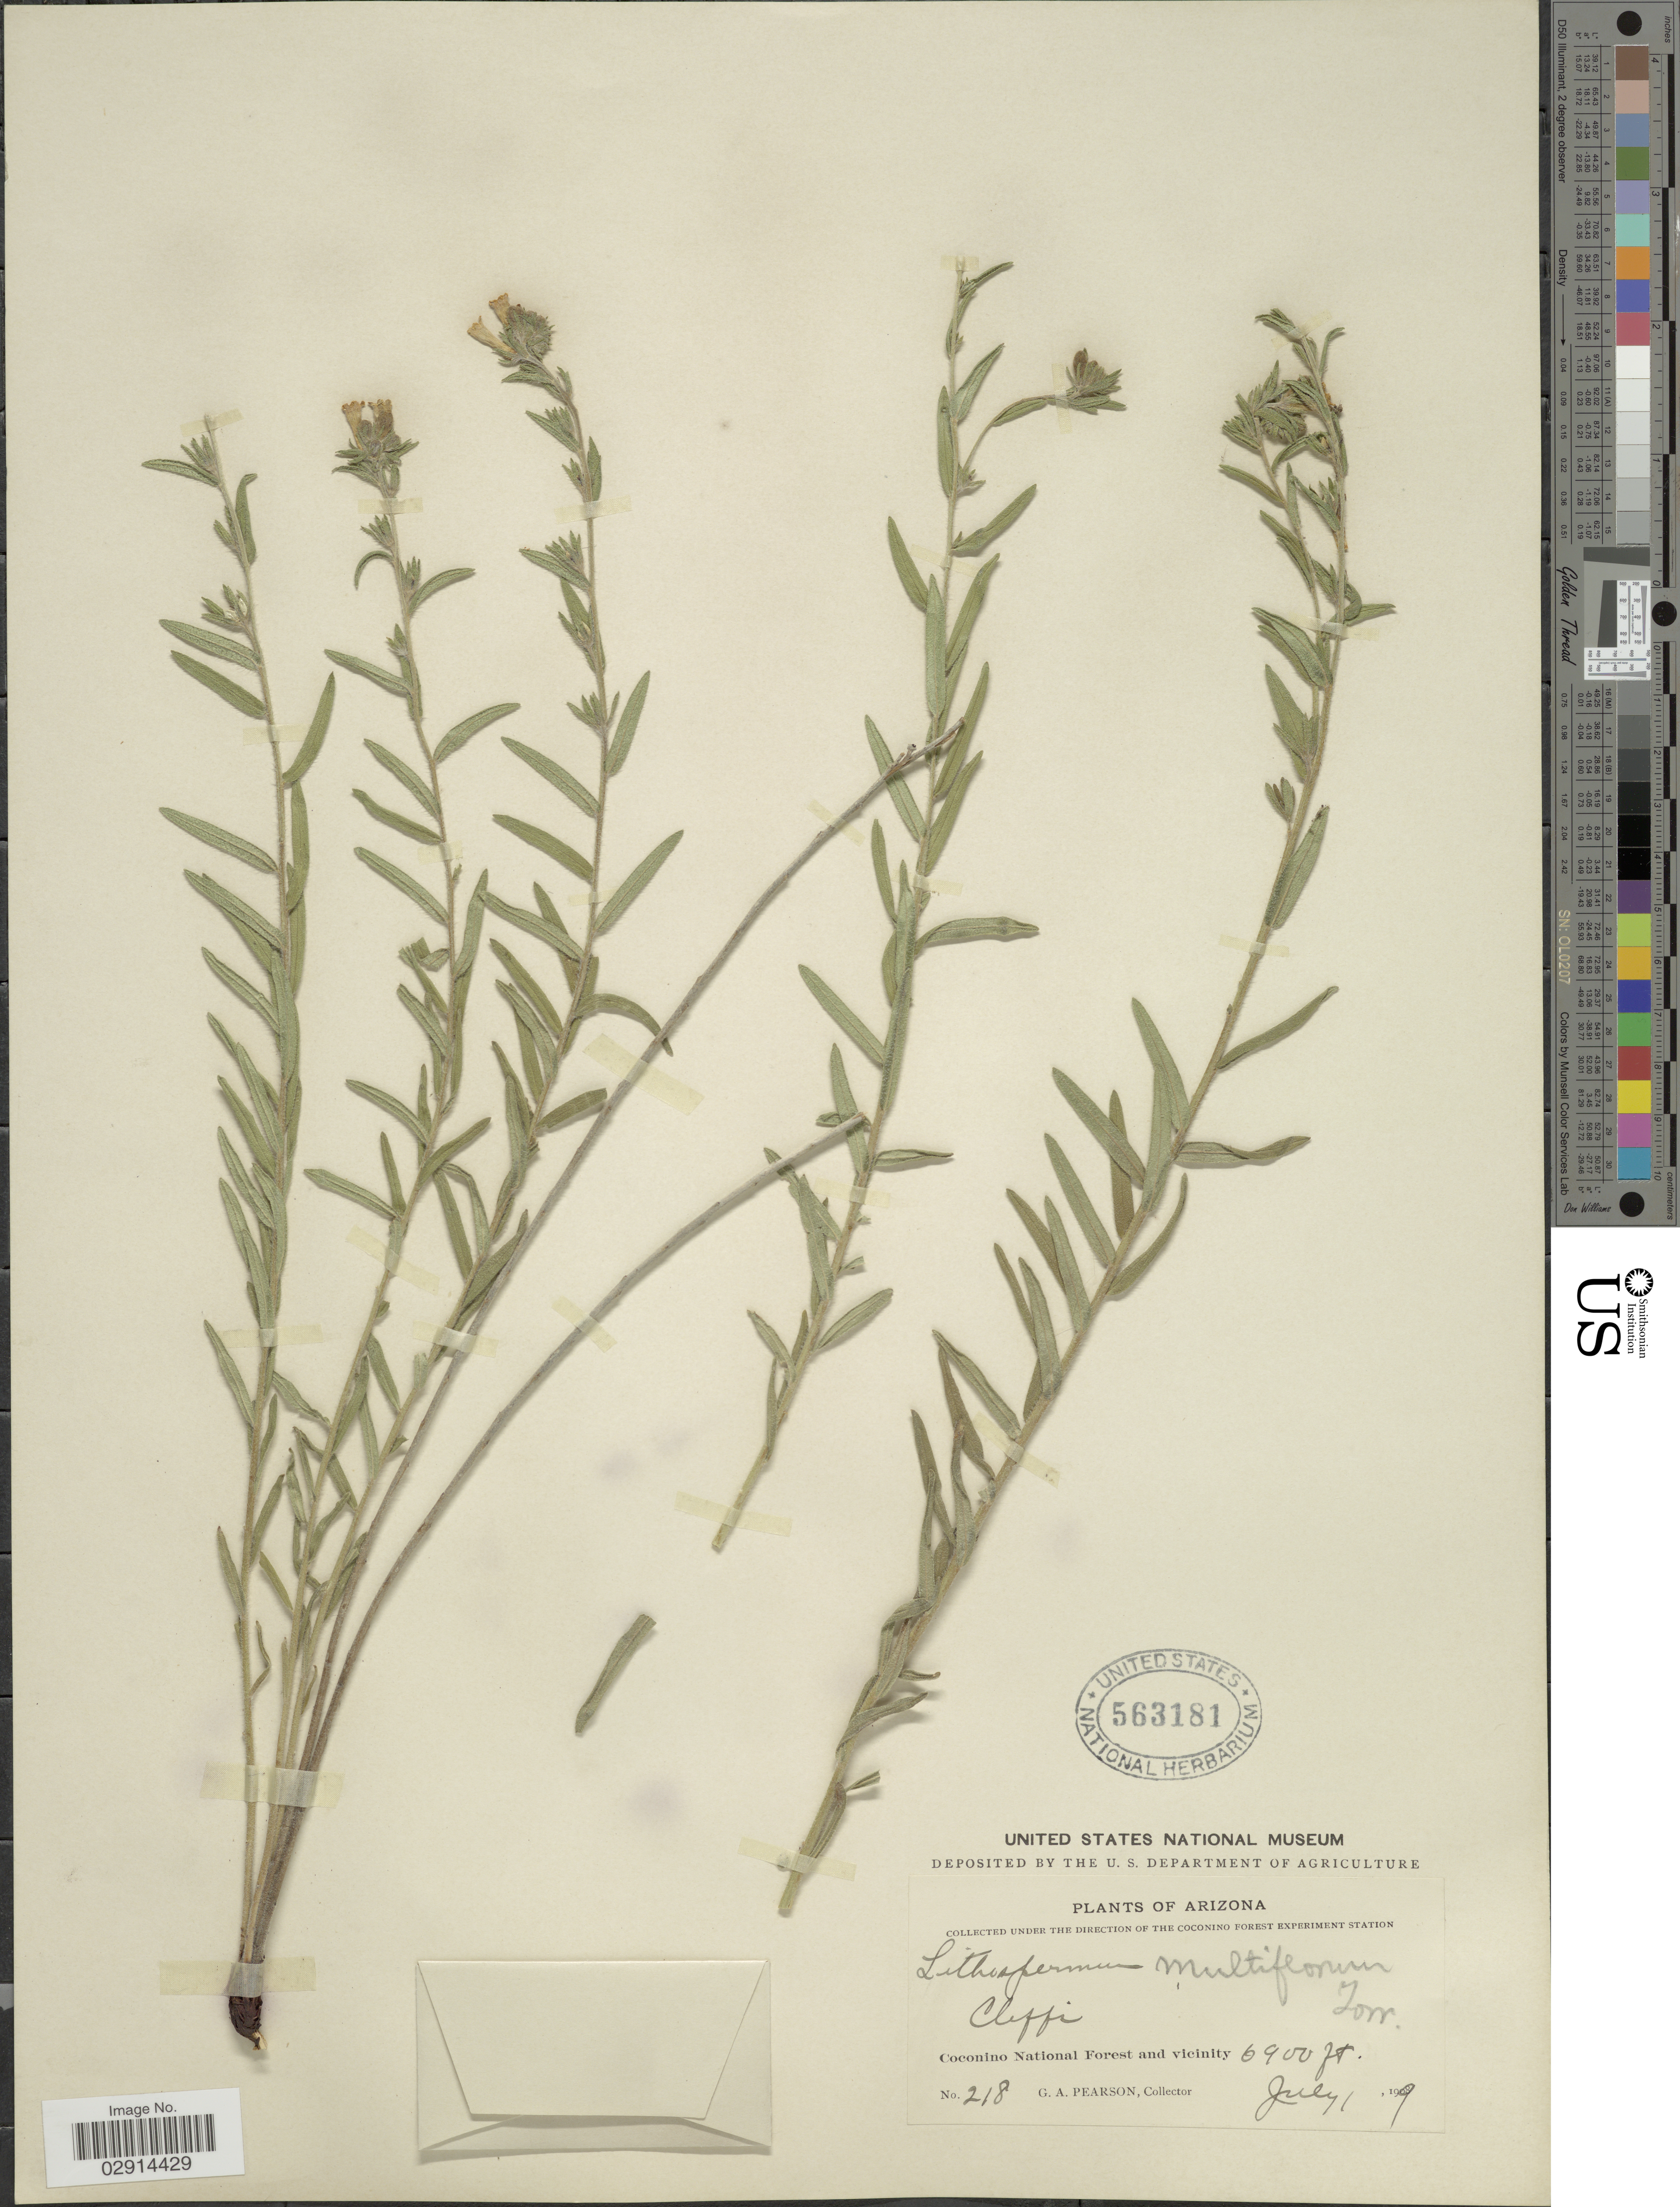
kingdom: Plantae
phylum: Tracheophyta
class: Magnoliopsida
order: Boraginales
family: Boraginaceae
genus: Lithospermum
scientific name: Lithospermum multiflorum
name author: Torr. ex A. Gray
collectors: G. Pearson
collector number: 218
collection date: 1909-07-01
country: United States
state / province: Arizona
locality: Coconino National Forest and vicinity.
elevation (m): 2103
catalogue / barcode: US 563181